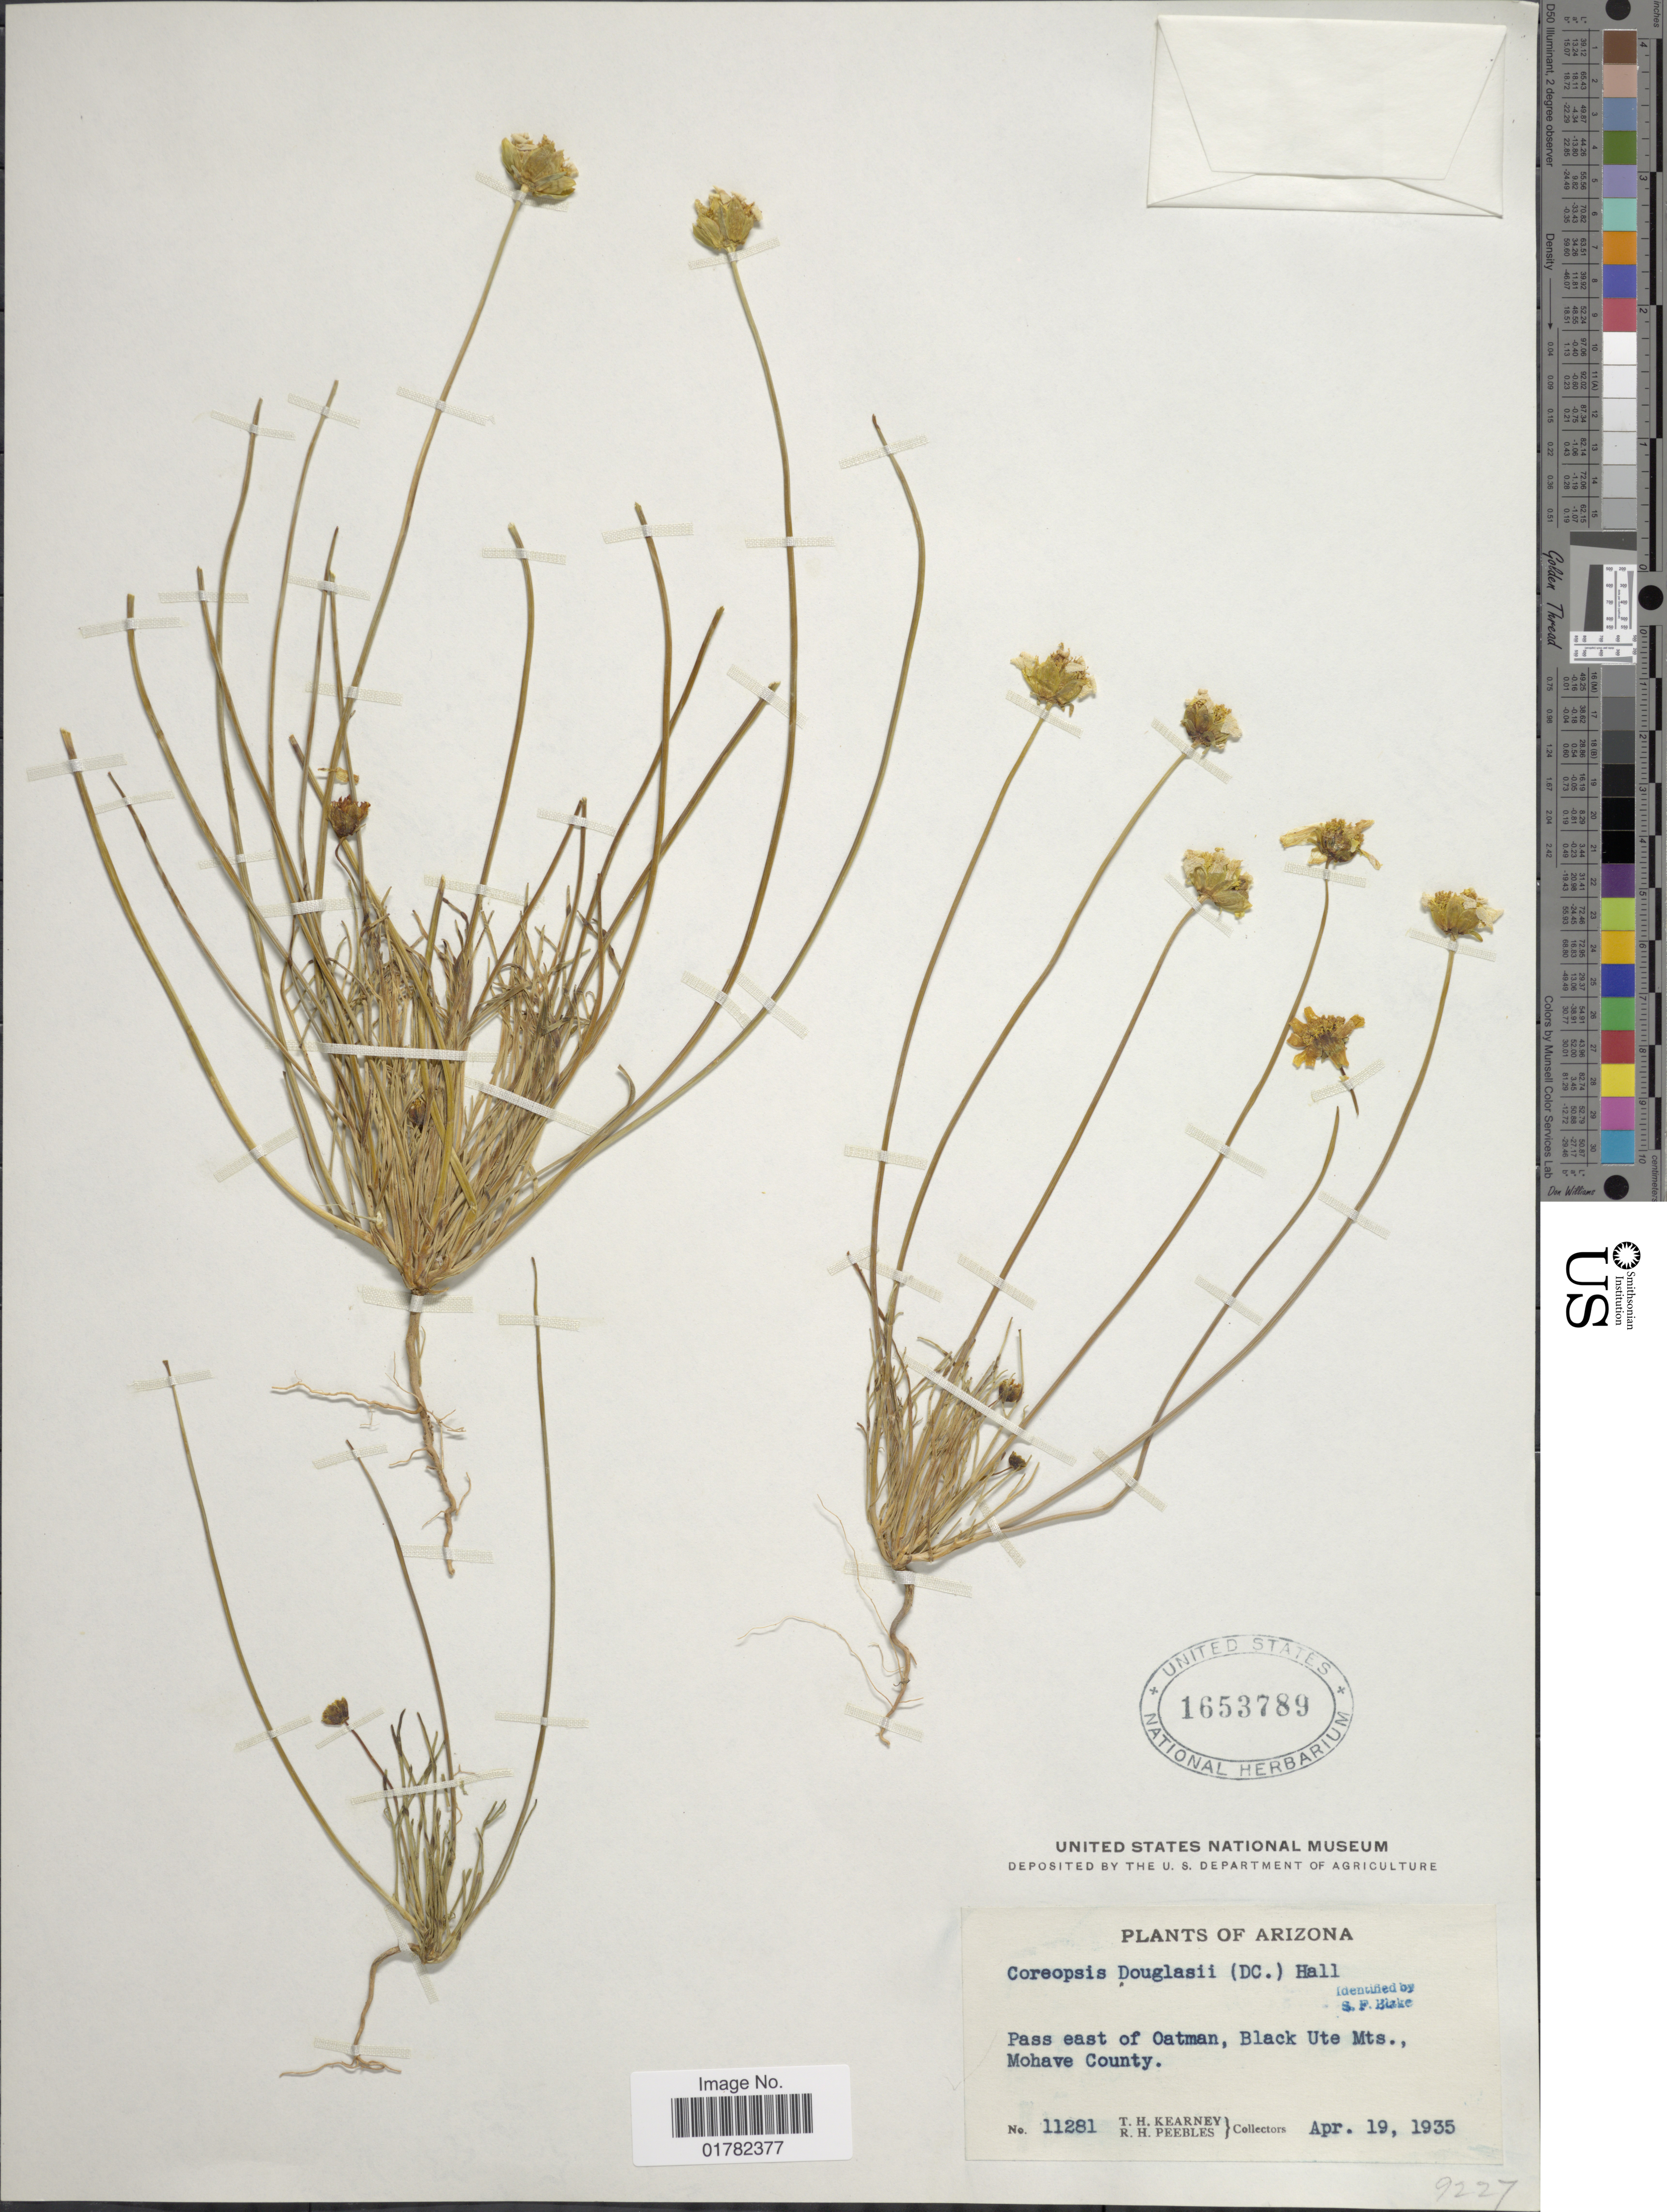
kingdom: Plantae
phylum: Tracheophyta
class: Magnoliopsida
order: Asterales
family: Asteraceae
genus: Coreopsis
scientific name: Coreopsis douglasii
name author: (DC.) H.M. Hall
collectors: T. H. Kearney & R. H. Peebles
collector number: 11281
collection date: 1935-04-19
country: United States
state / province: Arizona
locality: Pass east of Oatman, Black Ute Mts., Mohave County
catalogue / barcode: US 1653789